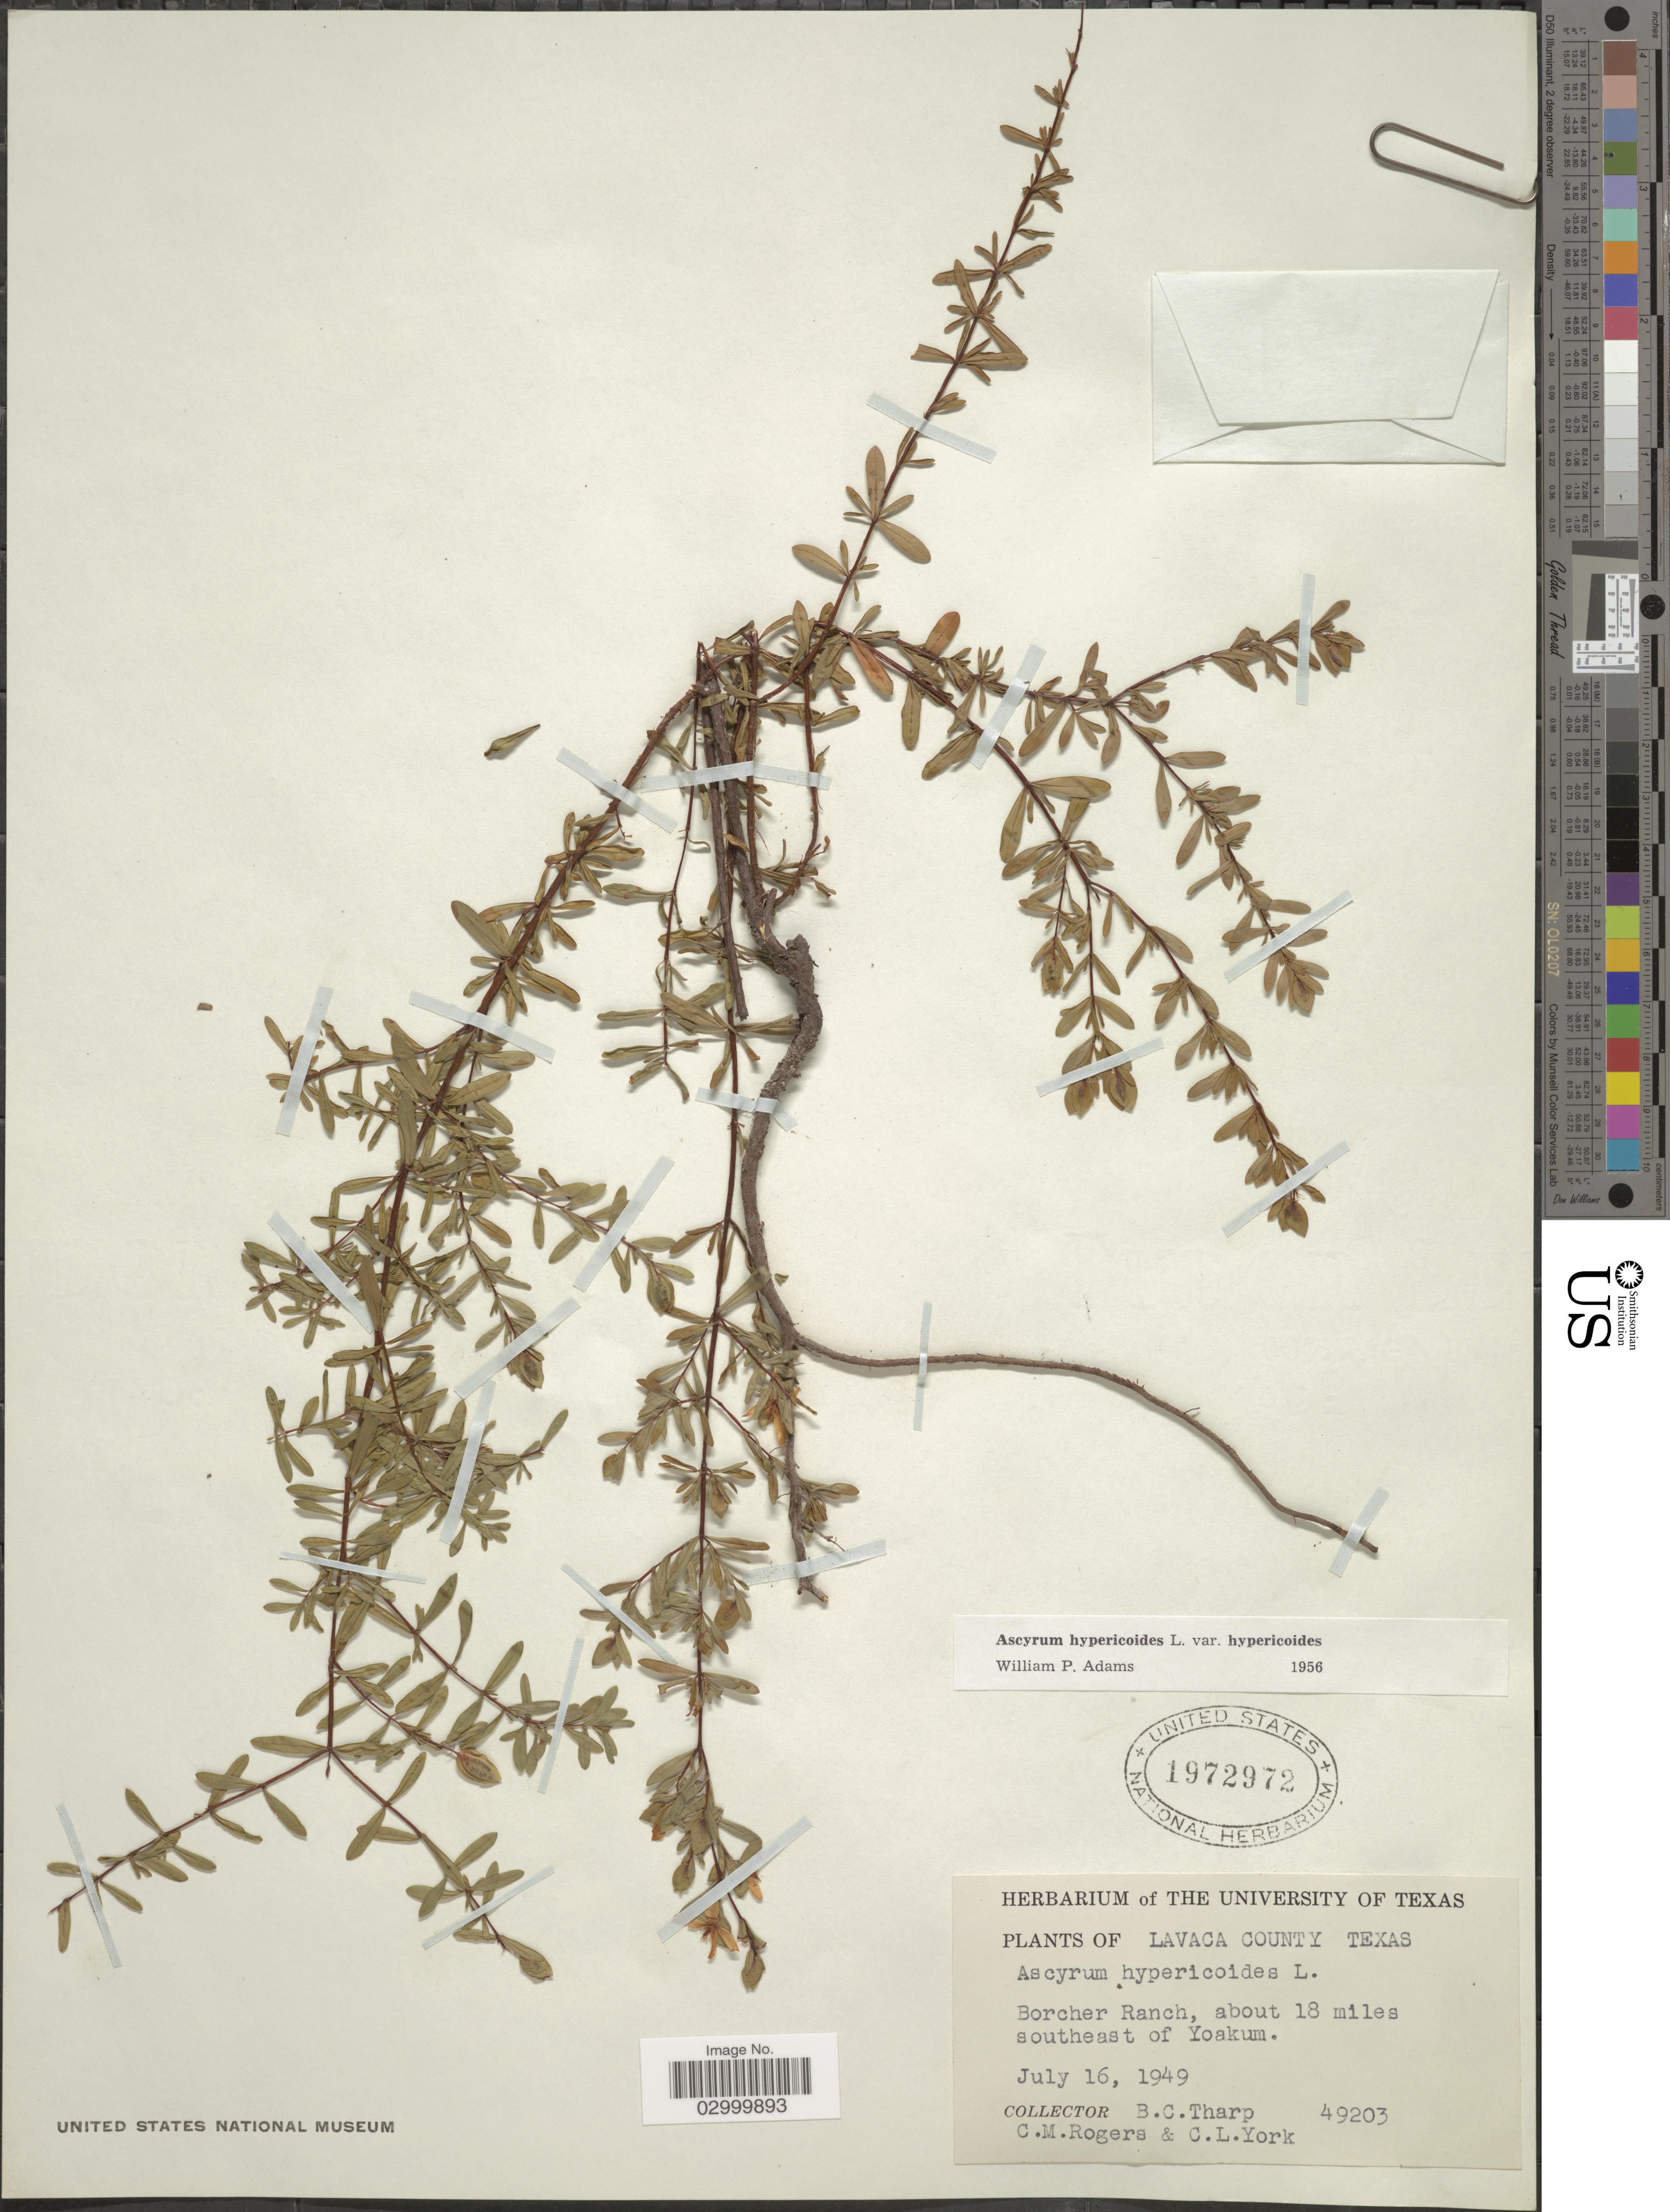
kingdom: Plantae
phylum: Tracheophyta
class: Magnoliopsida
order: Malpighiales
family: Hypericaceae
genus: Hypericum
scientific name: Hypericum hypericoides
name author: (L.) Crantz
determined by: Strong, Mark T., (BOT), Smithsonian Institution - National Museum of Natural History (UNITED STATES)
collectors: B. C. Tharp, C. M. Rogers & C. L. York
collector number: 49203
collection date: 1949-07-16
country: United States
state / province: Texas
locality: Lavaca County. Borcher Ranch, about 18 miles southeast of Yoakum.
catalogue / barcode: US 1972972